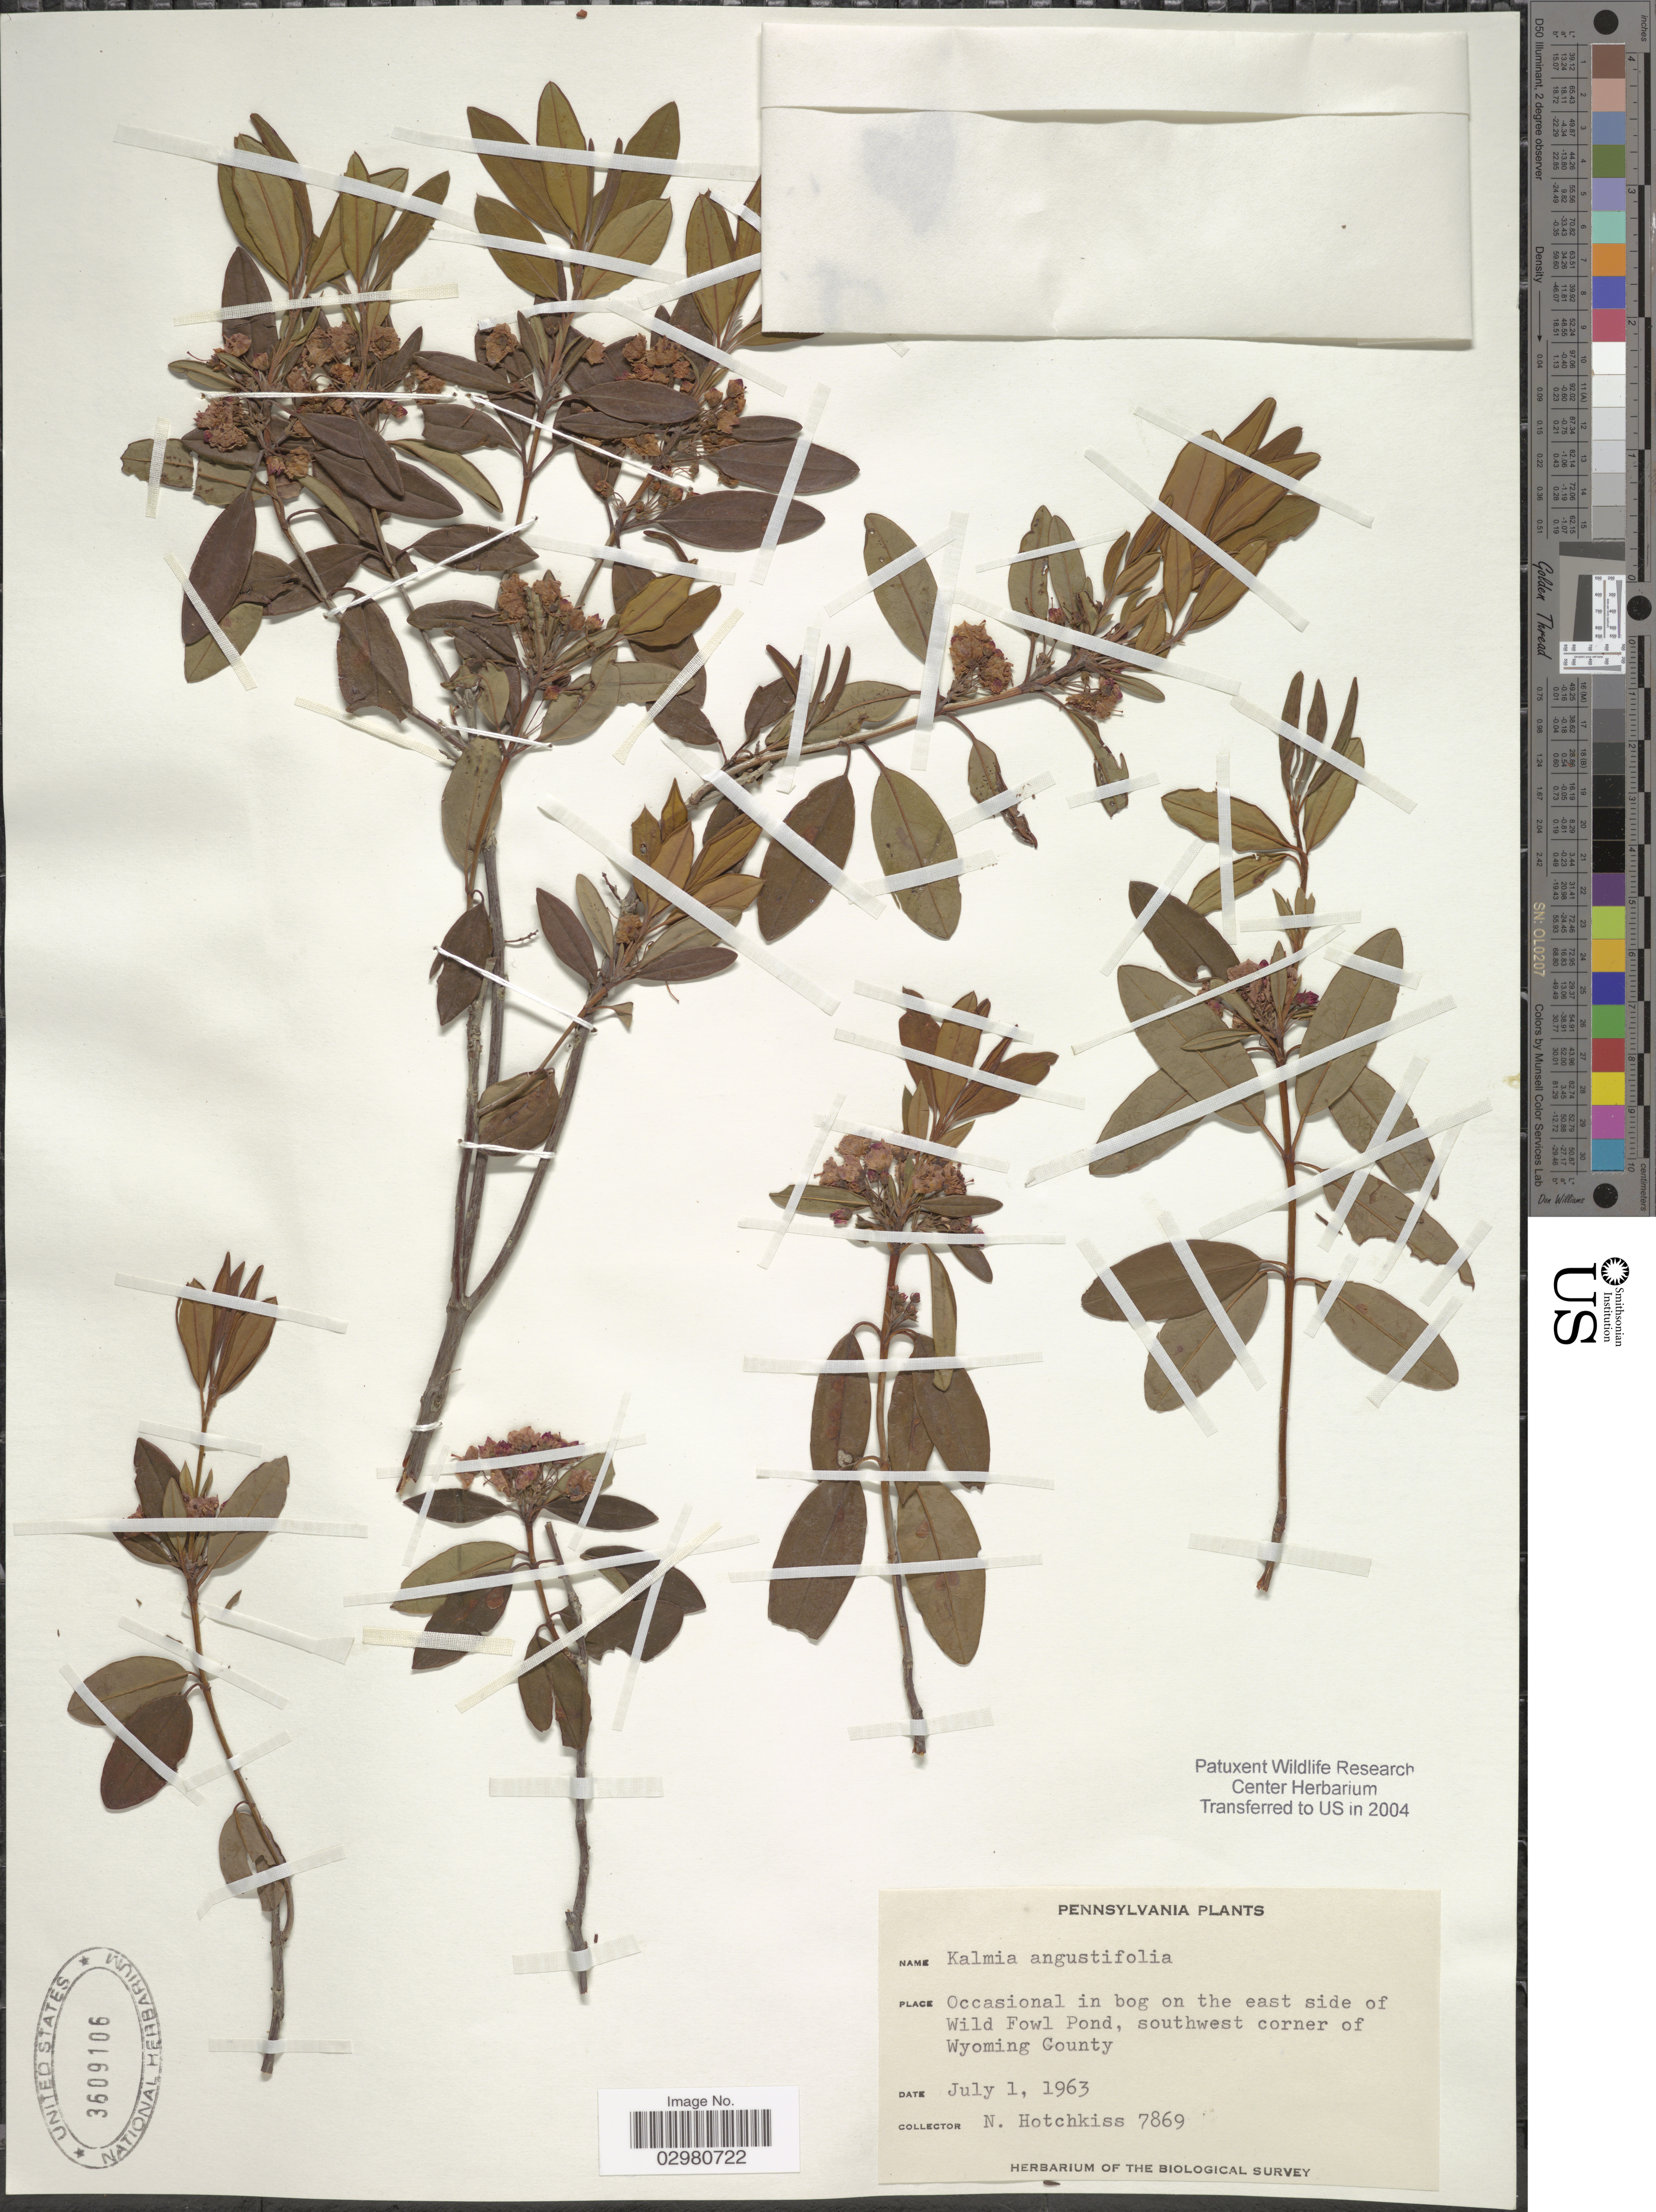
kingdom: Plantae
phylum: Tracheophyta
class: Magnoliopsida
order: Ericales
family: Ericaceae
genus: Kalmia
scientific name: Kalmia angustifolia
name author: L.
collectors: N. Hotchkiss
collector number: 7869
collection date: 1963-07-01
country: United States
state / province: Pennsylvania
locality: On the east side of Wild Fowl Pond, southwest corner of Wyoming County.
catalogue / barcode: US 3609106